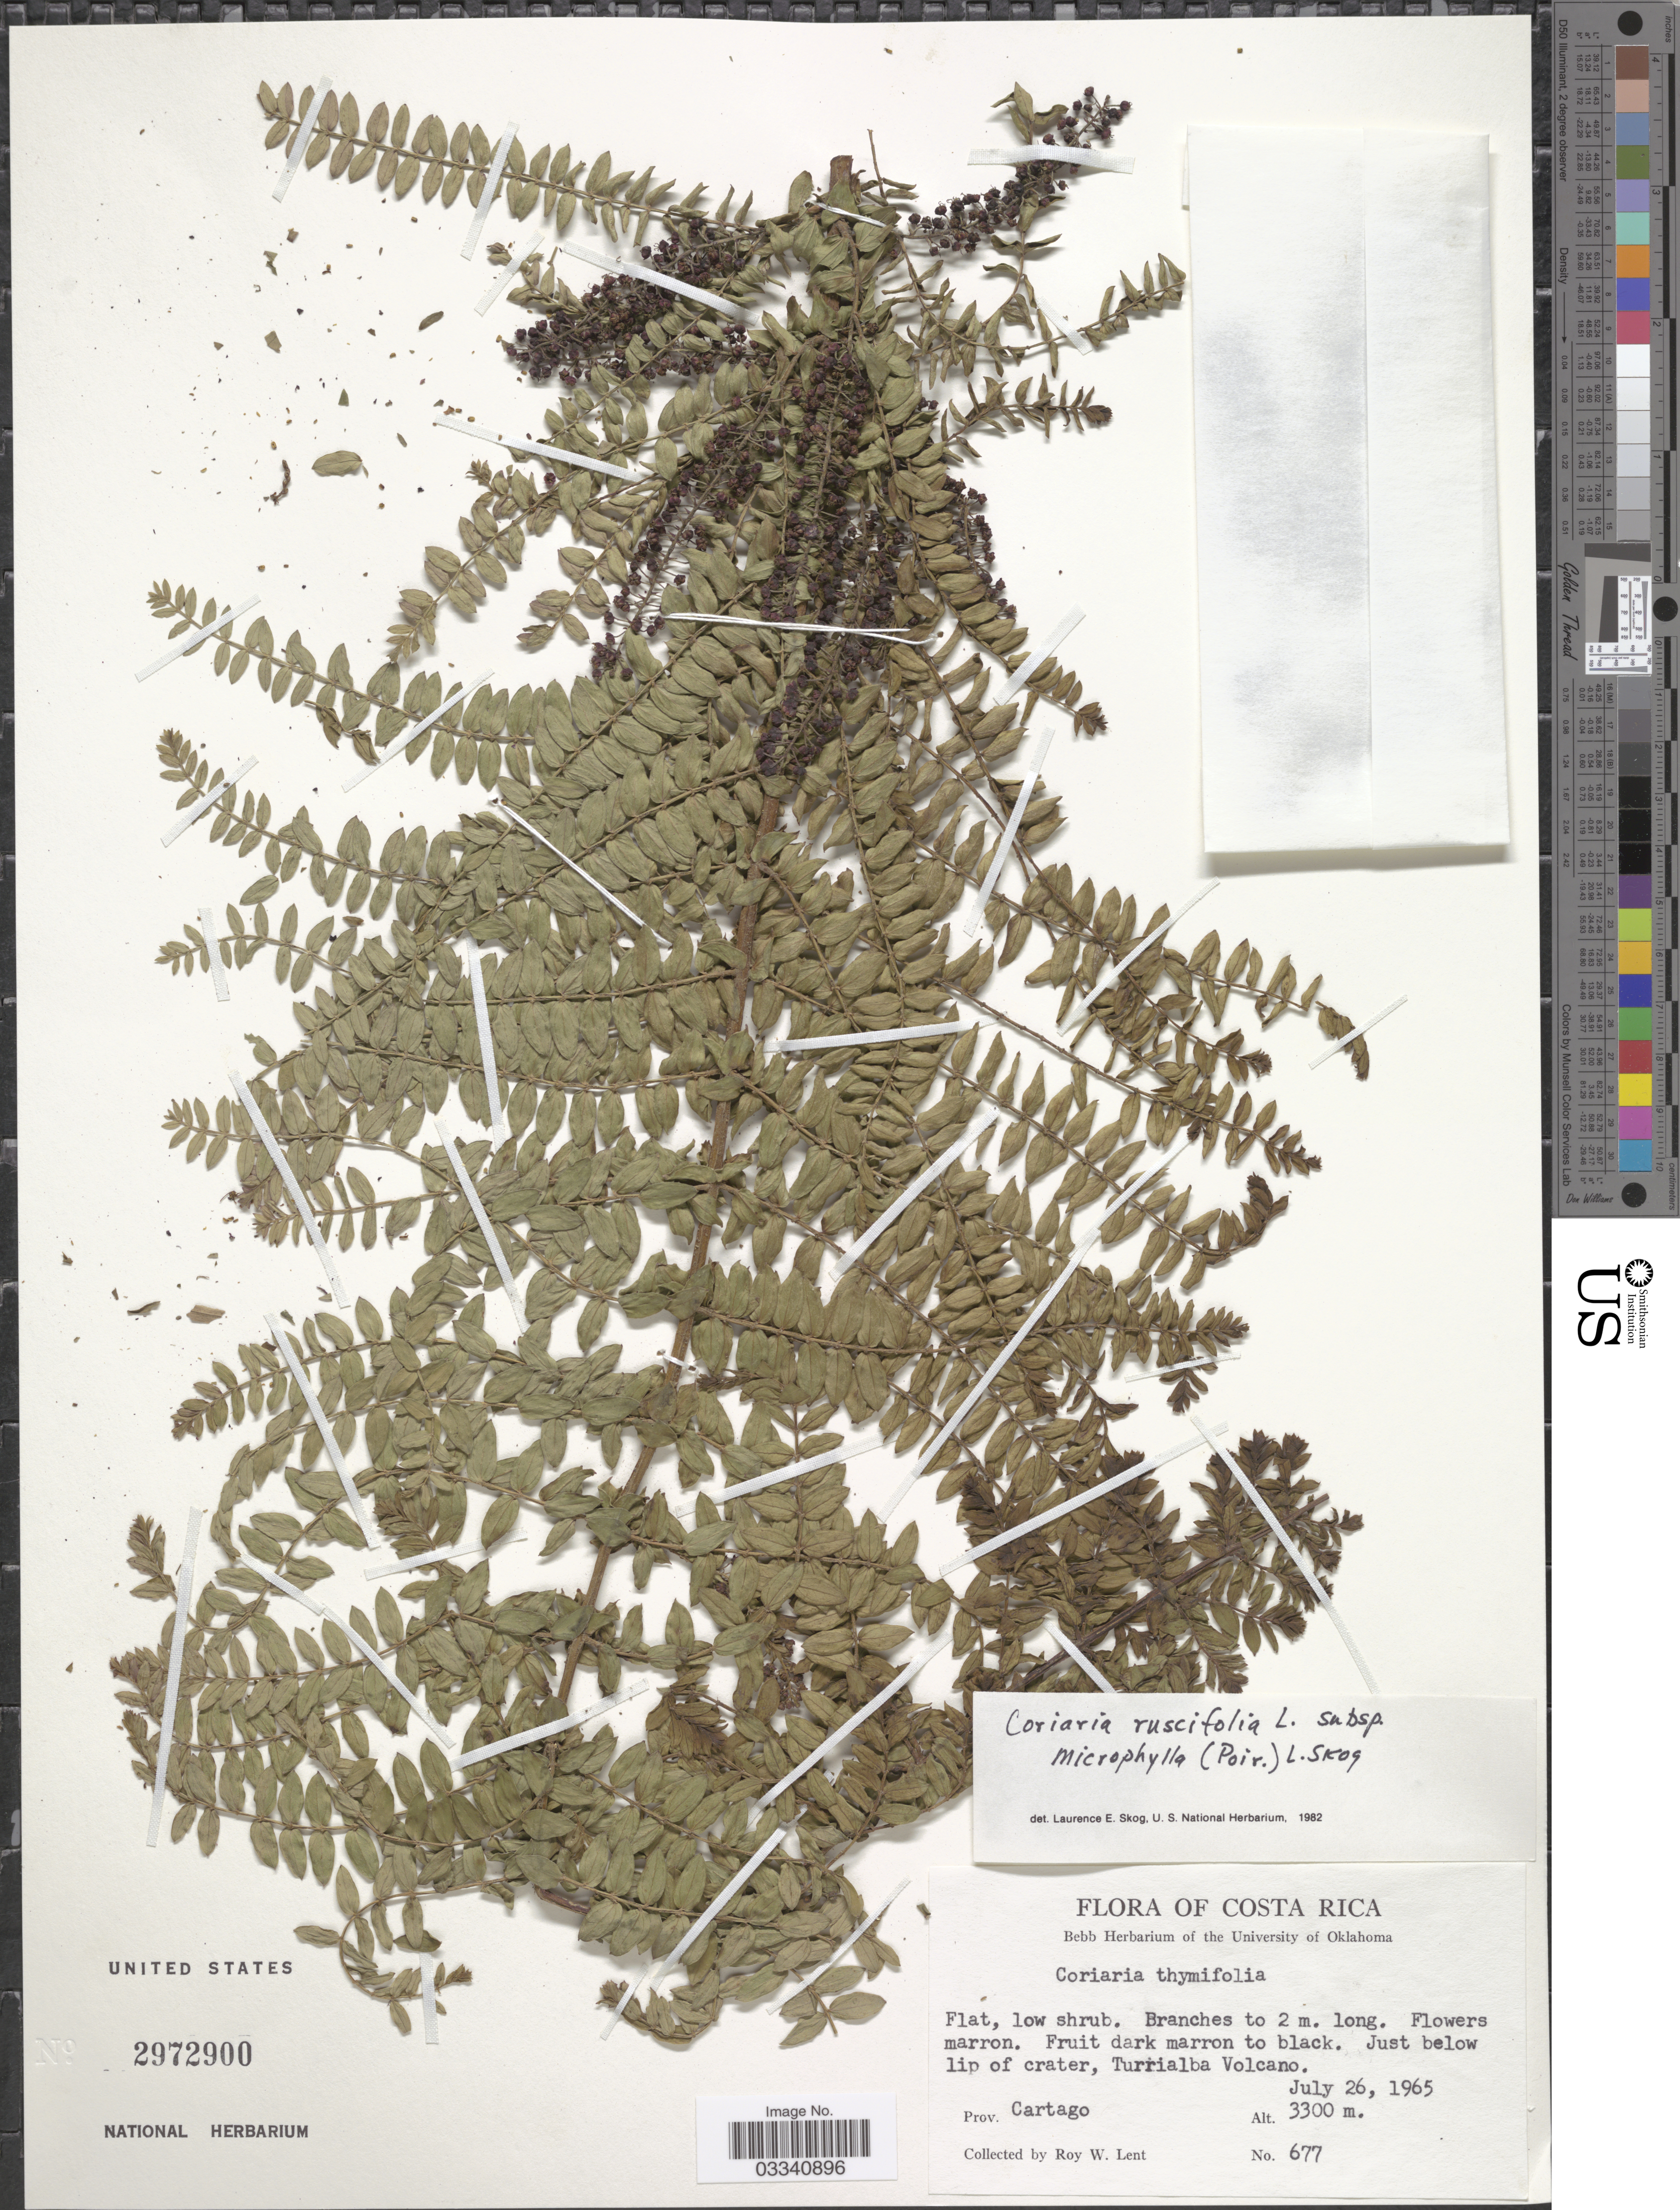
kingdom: Plantae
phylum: Tracheophyta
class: Magnoliopsida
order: Cucurbitales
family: Coriariaceae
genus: Coriaria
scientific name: Coriaria ruscifolia subsp. microphylla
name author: (Poir.) L.E. Skog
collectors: R. W. Lent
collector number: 677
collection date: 1965-07-26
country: Costa Rica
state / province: Cartago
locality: Just below lip of crater, Turrialba Volcano.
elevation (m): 3300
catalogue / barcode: US 2972900